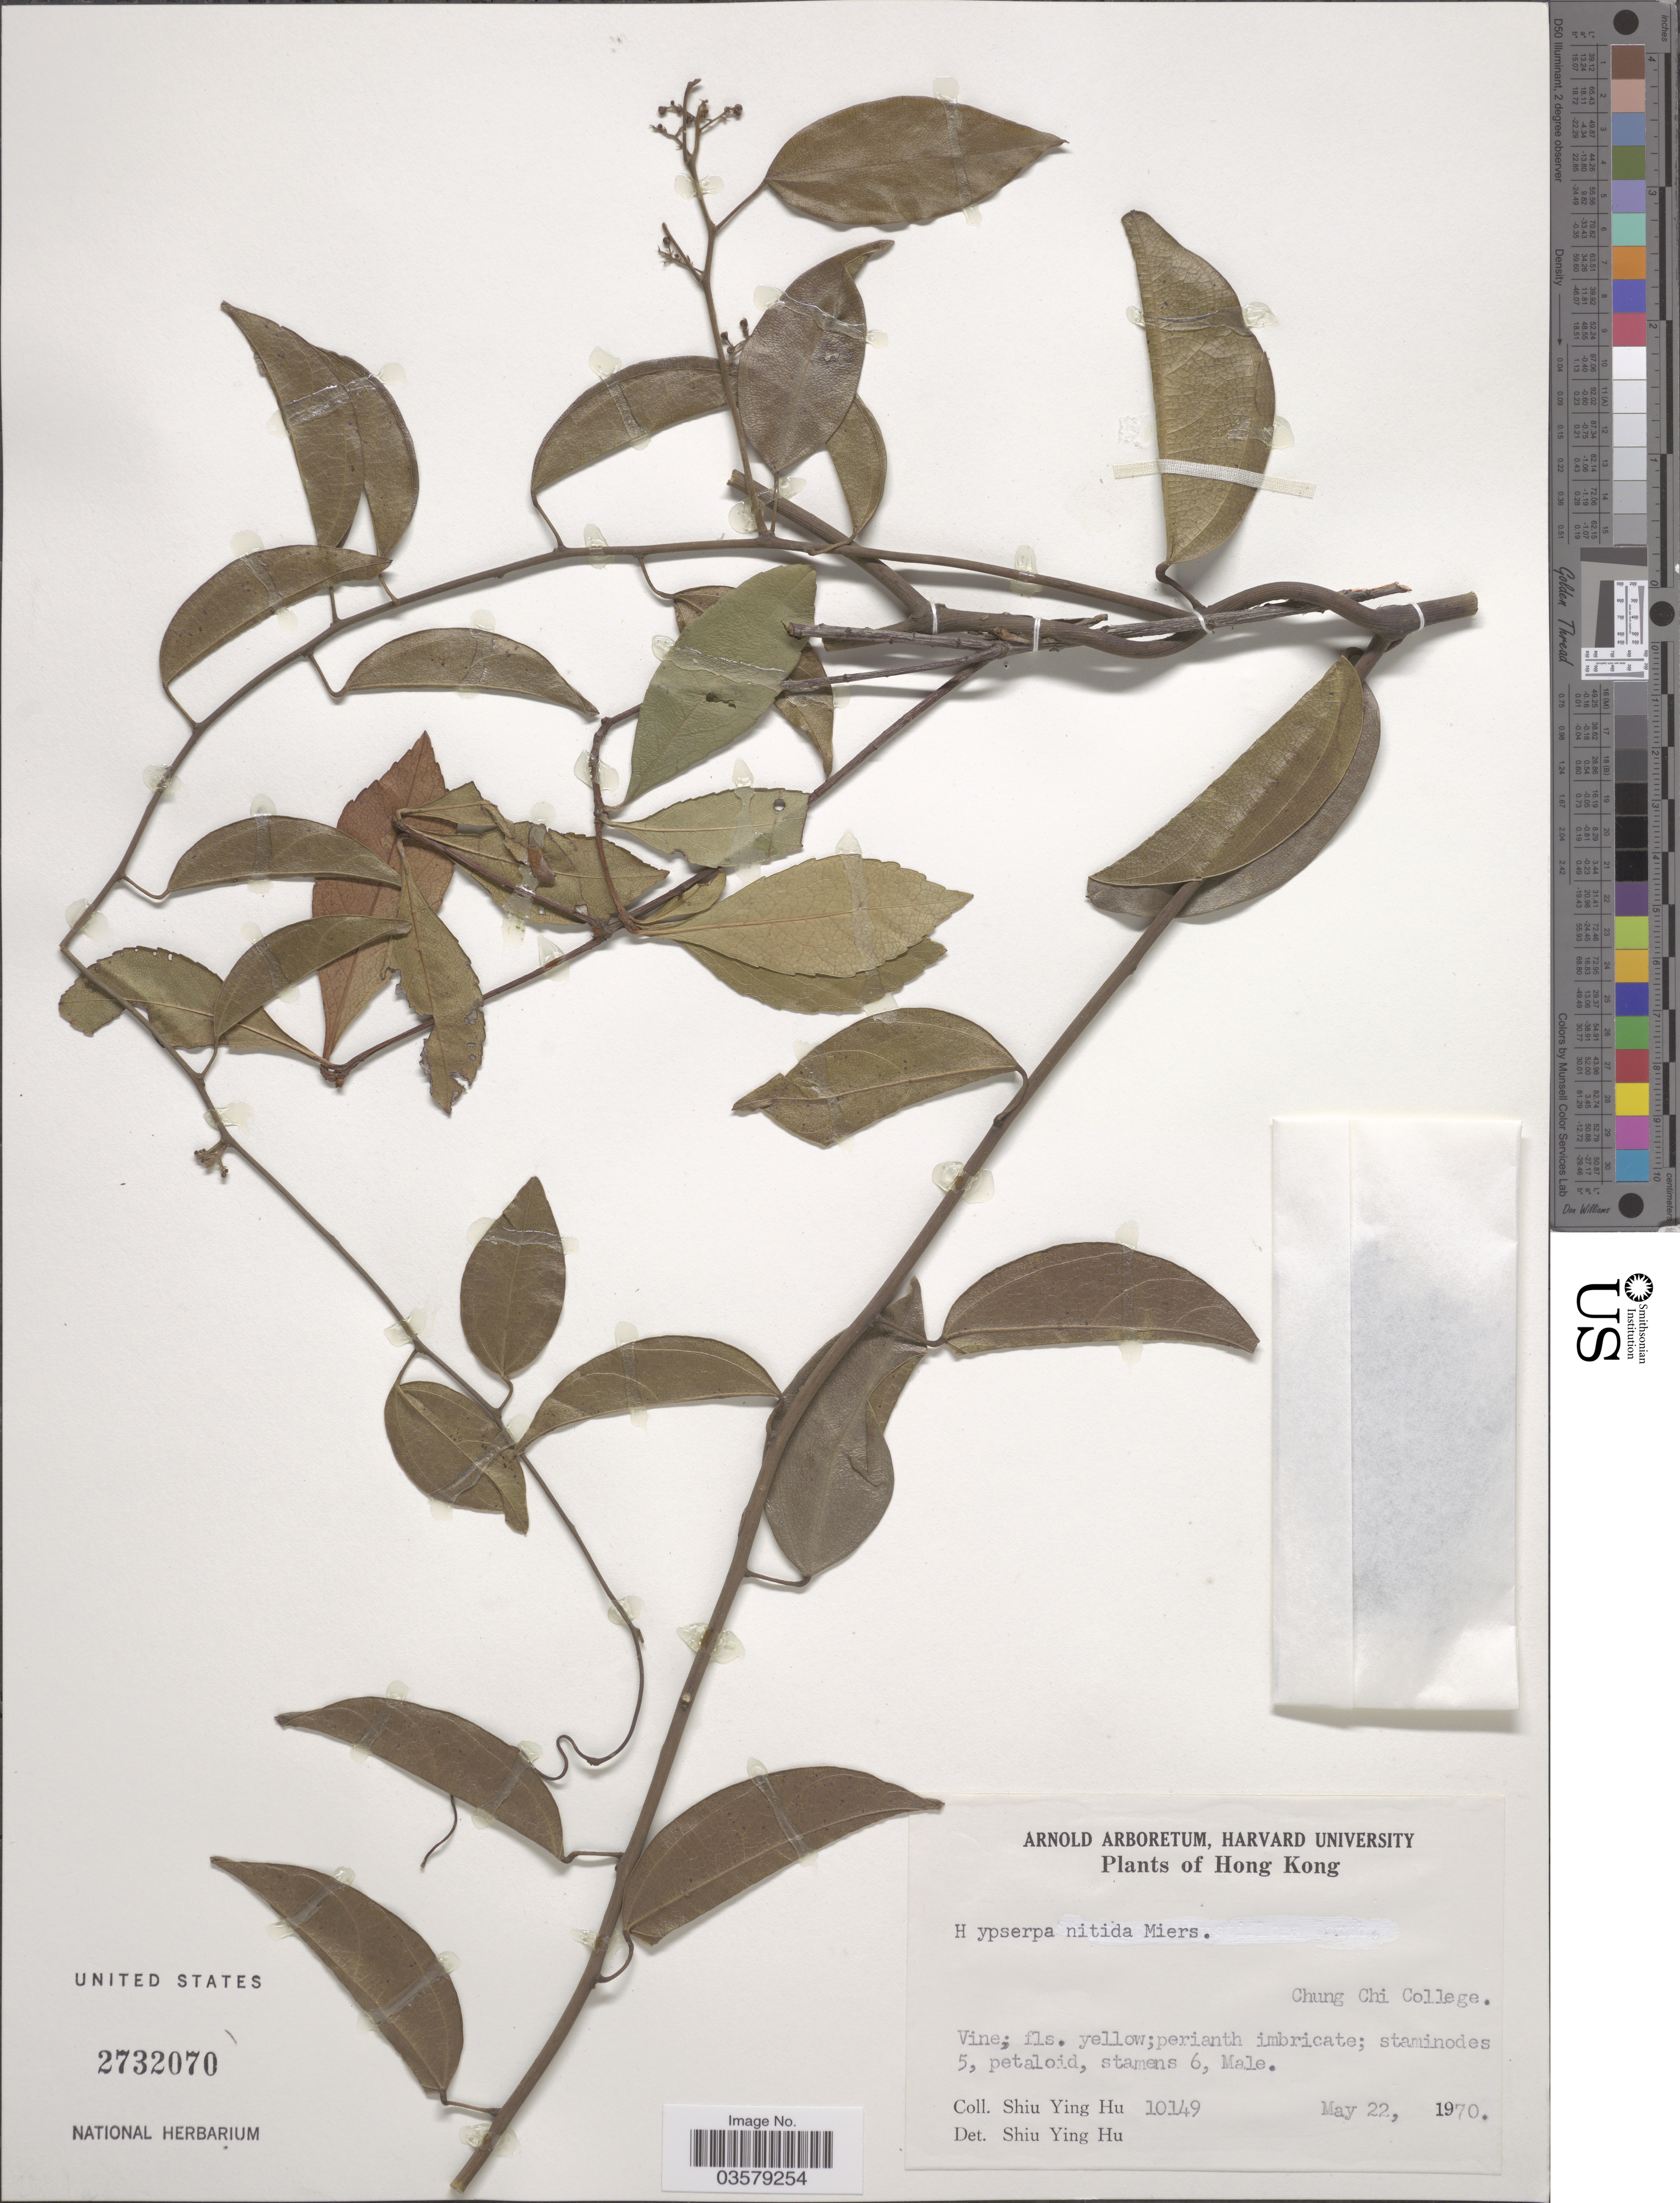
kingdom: Plantae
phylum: Tracheophyta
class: Magnoliopsida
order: Ranunculales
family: Menispermaceae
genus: Hypserpa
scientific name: Hypserpa nitida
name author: Miers ex Benth.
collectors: S. Y. Hu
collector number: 10149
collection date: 1970-05-22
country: China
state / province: Hong Kong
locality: Chung Chi College.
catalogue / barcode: US 2732070